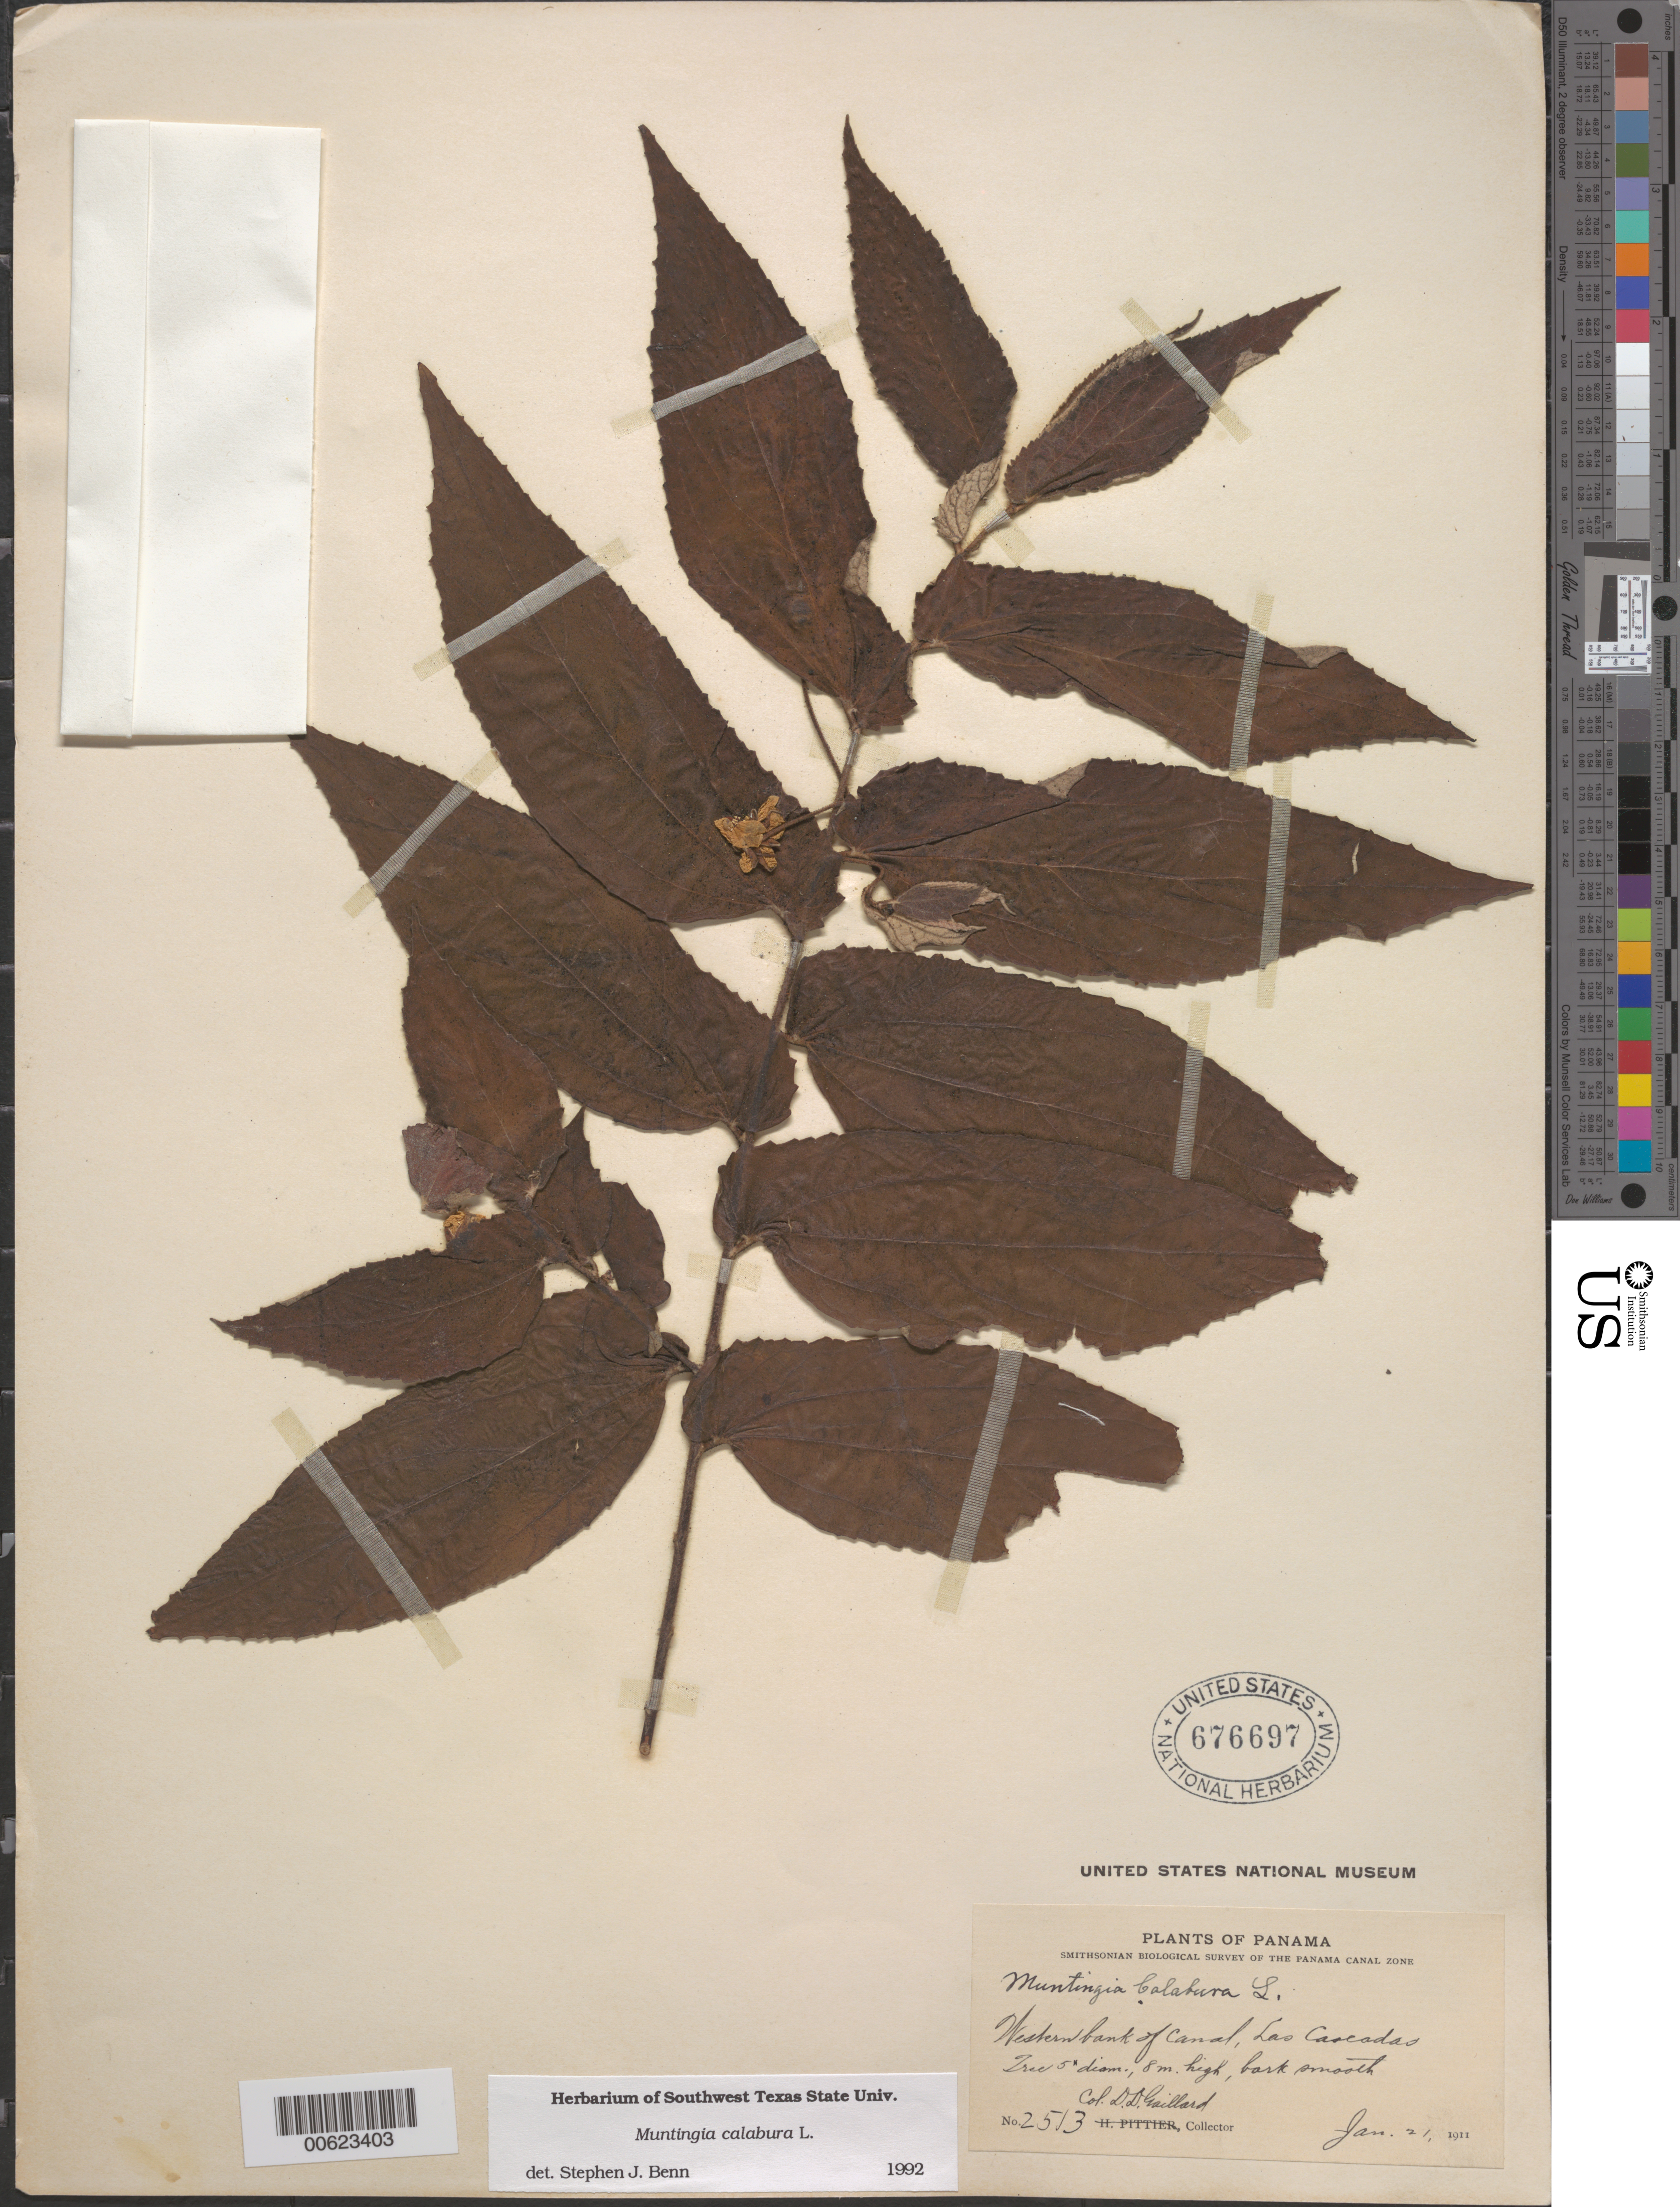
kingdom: Plantae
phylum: Tracheophyta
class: Magnoliopsida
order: Malvales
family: Muntingiaceae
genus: Muntingia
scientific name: Muntingia calabura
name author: L.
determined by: Benn, S. J.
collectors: D. Gaillard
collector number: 2513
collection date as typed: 21 Jan 1911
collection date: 1911-01-21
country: Panama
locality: Western bank of Canal, Las Cascadas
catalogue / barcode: US 676697